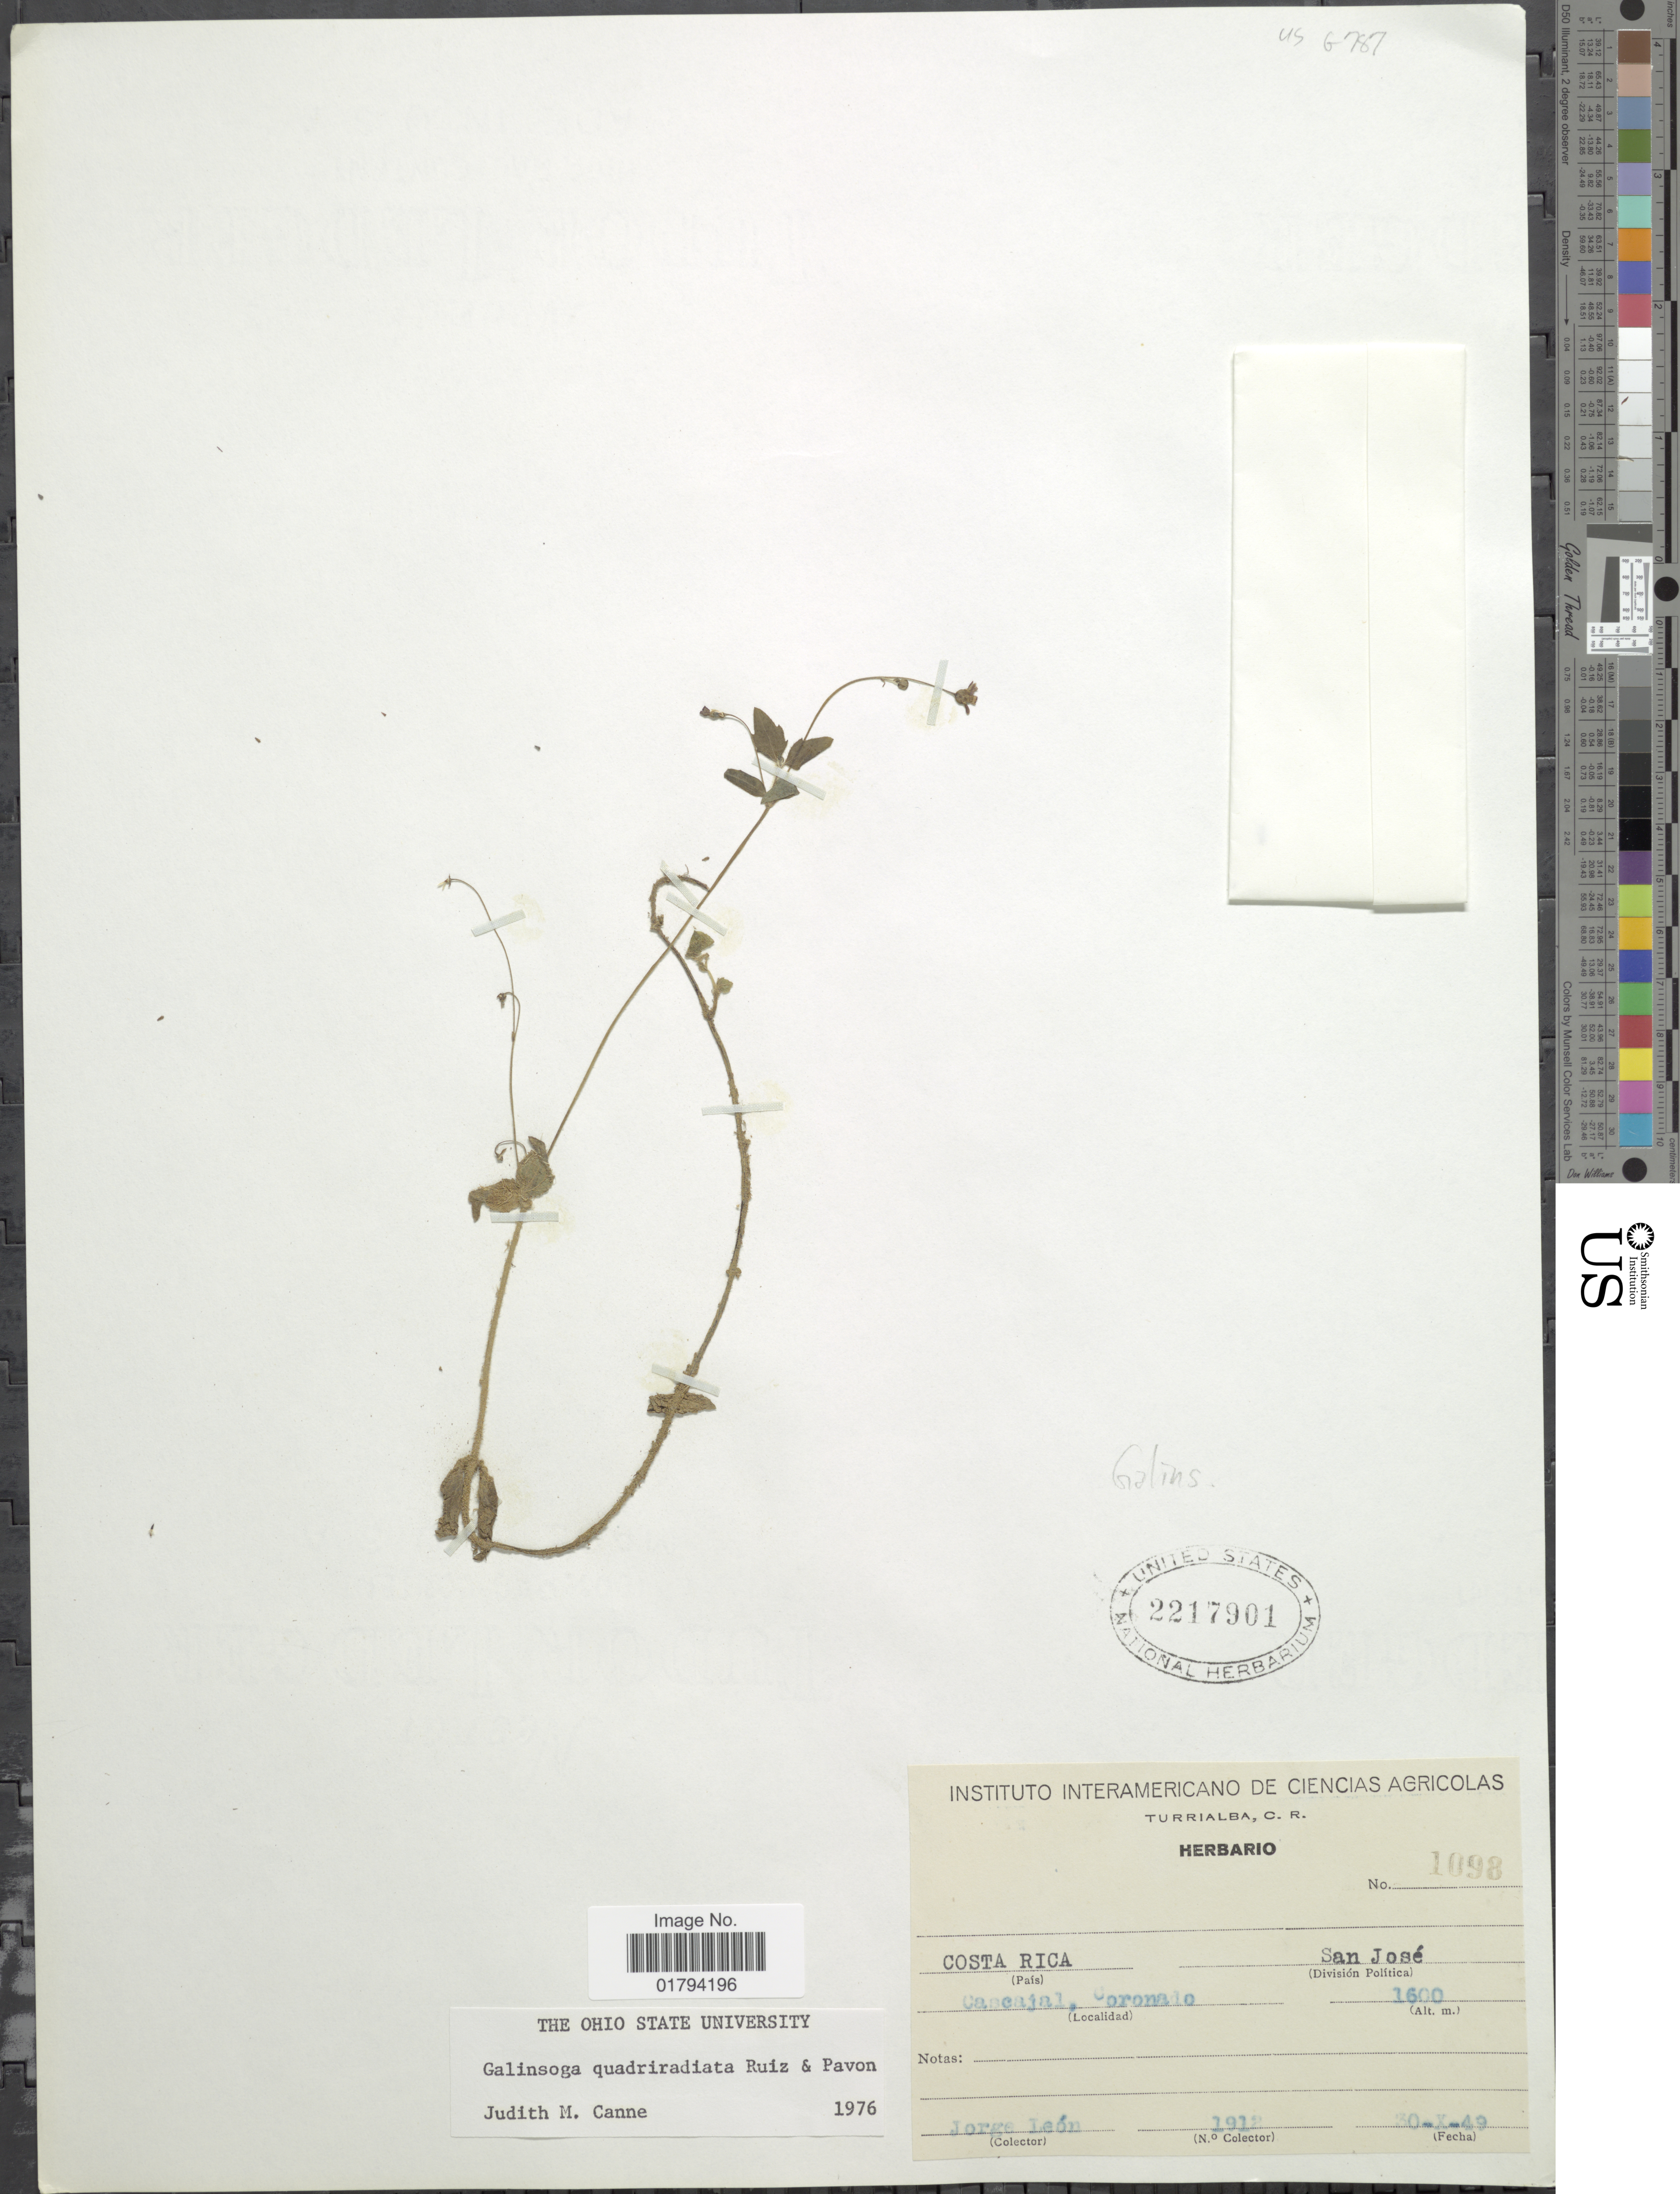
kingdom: Plantae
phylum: Tracheophyta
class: Magnoliopsida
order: Asterales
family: Asteraceae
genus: Galinsoga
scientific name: Galinsoga quadriradiata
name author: Ruiz & Pav.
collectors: J. León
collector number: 1918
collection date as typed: Transcribed d/m/y: 30/10/49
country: Costa Rica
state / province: San José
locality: Cascajal, Coronado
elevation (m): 1600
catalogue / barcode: US 2217901